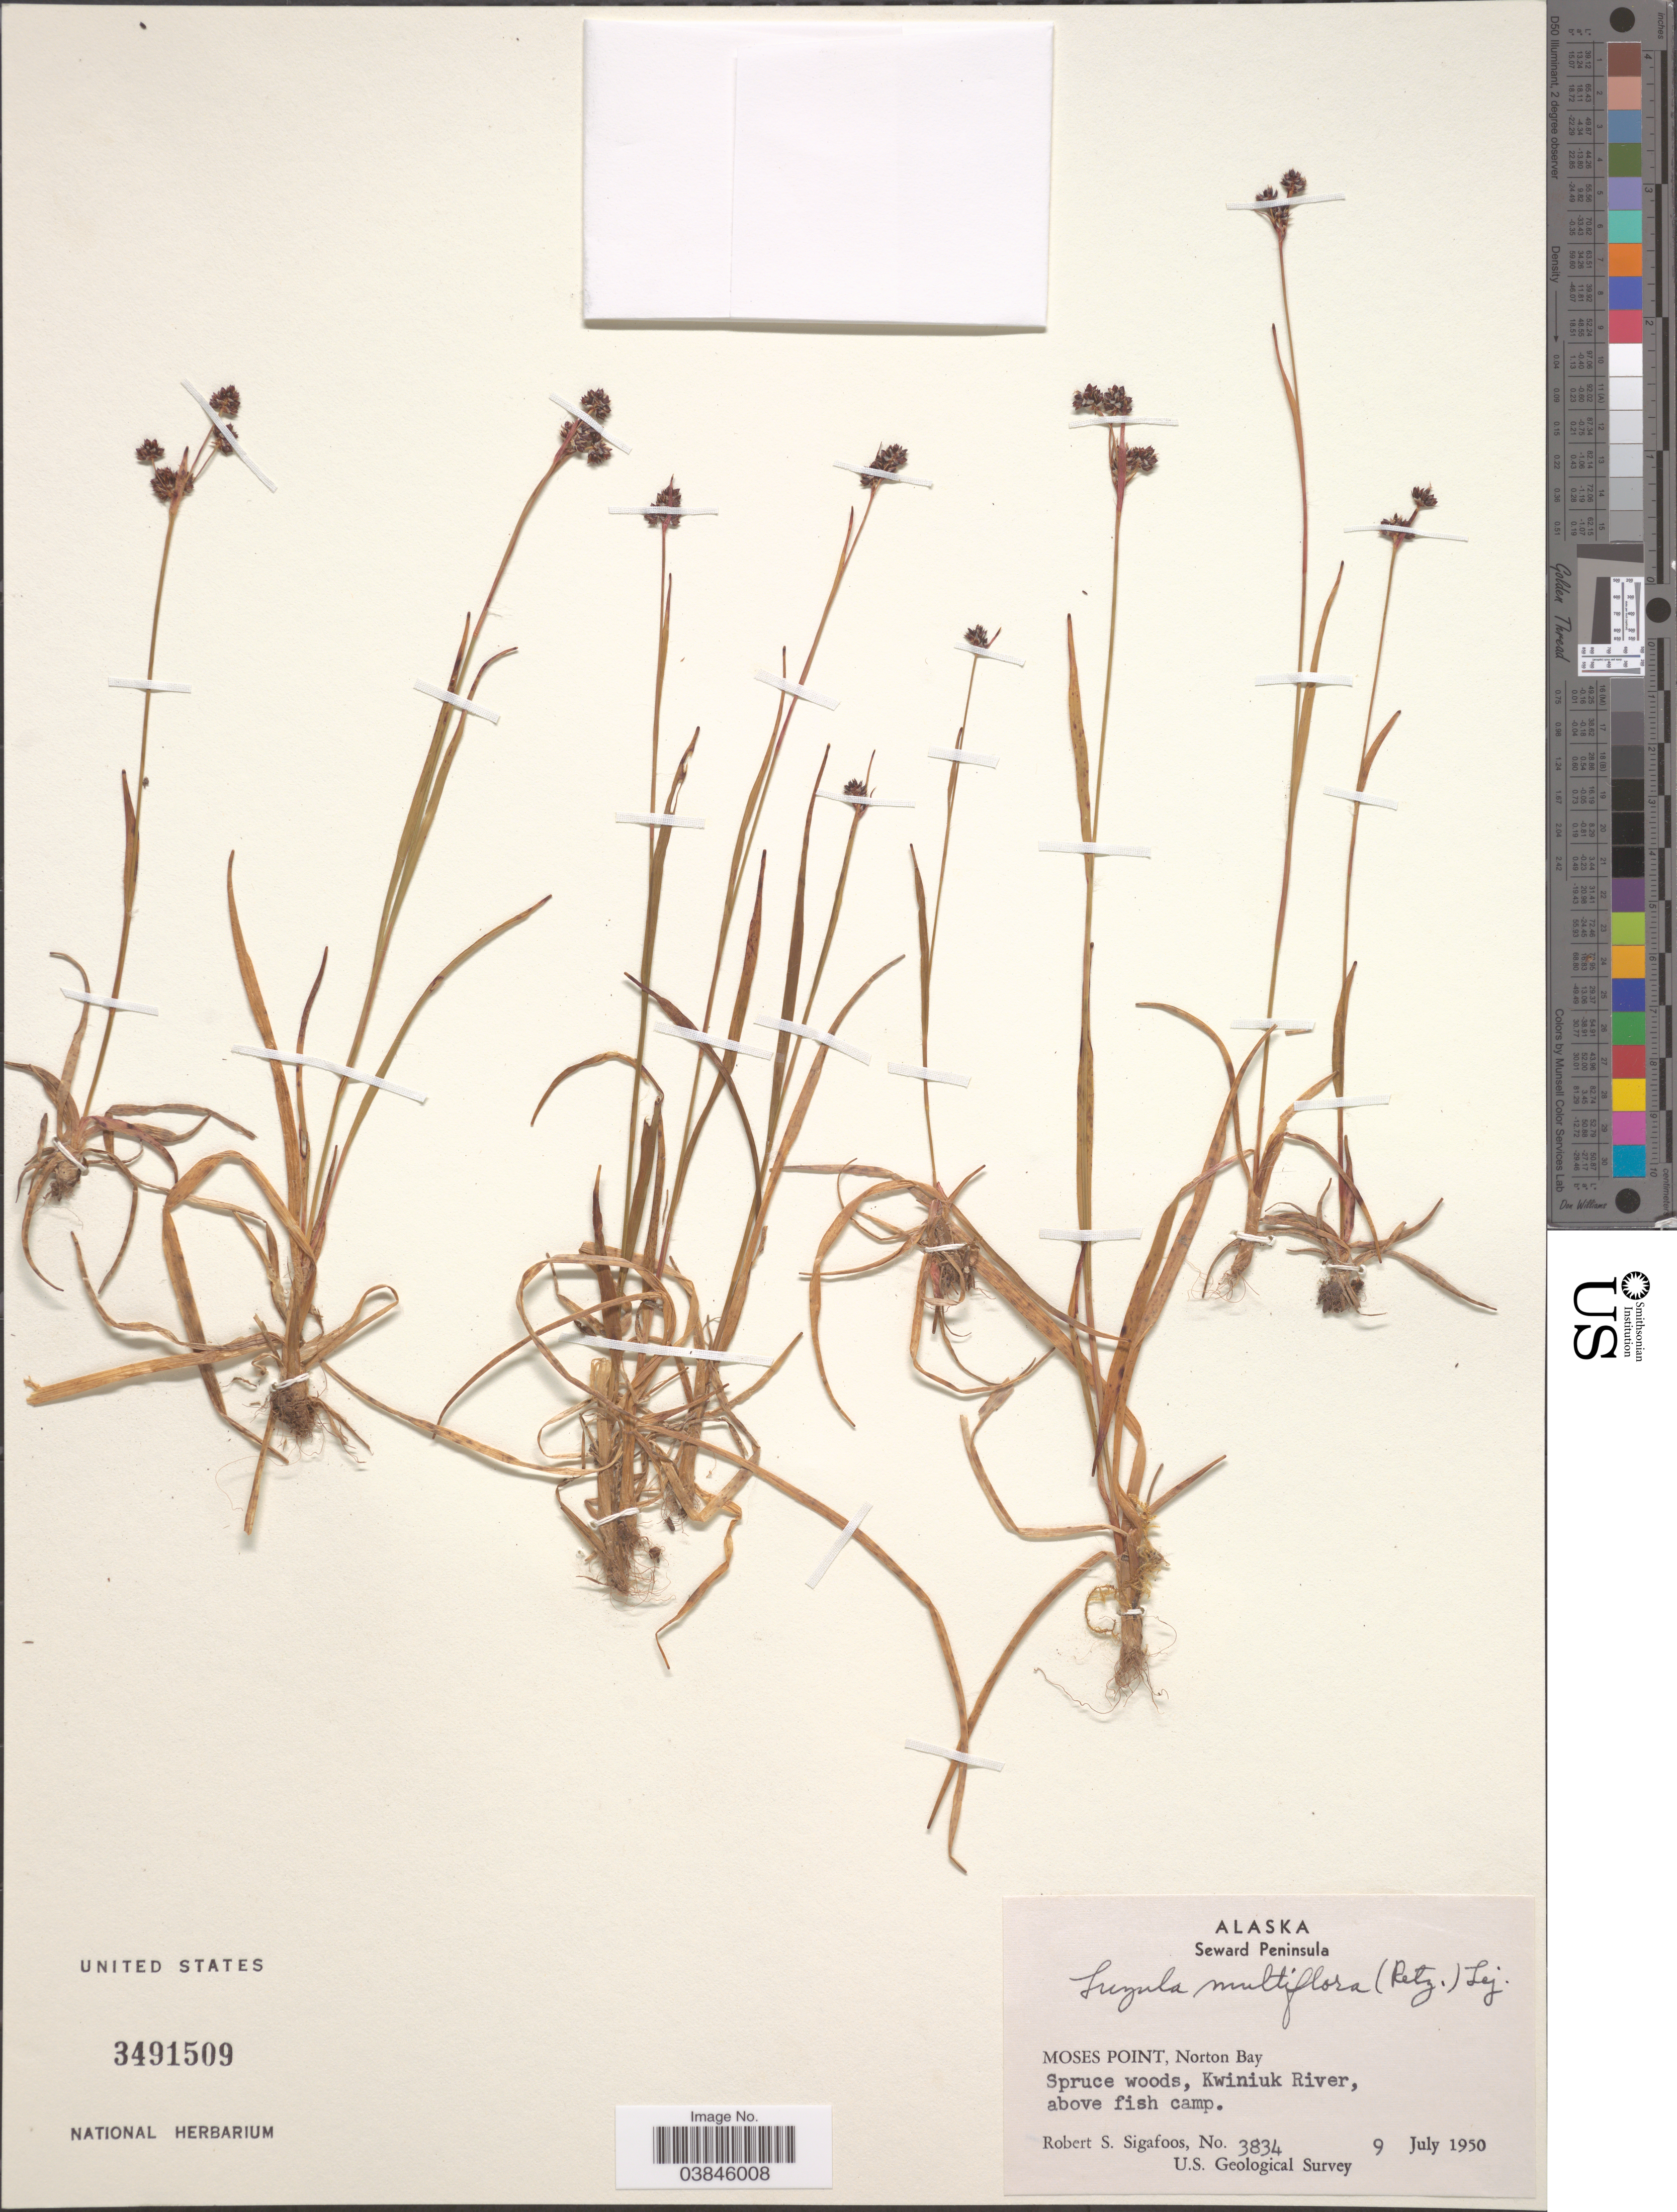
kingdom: Plantae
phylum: Tracheophyta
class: Liliopsida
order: Poales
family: Juncaceae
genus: Luzula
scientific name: Luzula multiflora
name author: (Ehrh.) Lej.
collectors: R. Sigafoos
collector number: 3834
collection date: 1930-07-09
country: United States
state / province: Alaska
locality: Seward Peninsula. Moses Point, Norton Bay. Spruce woods, Kwiniuk River, above fish camp.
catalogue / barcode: US 3491509